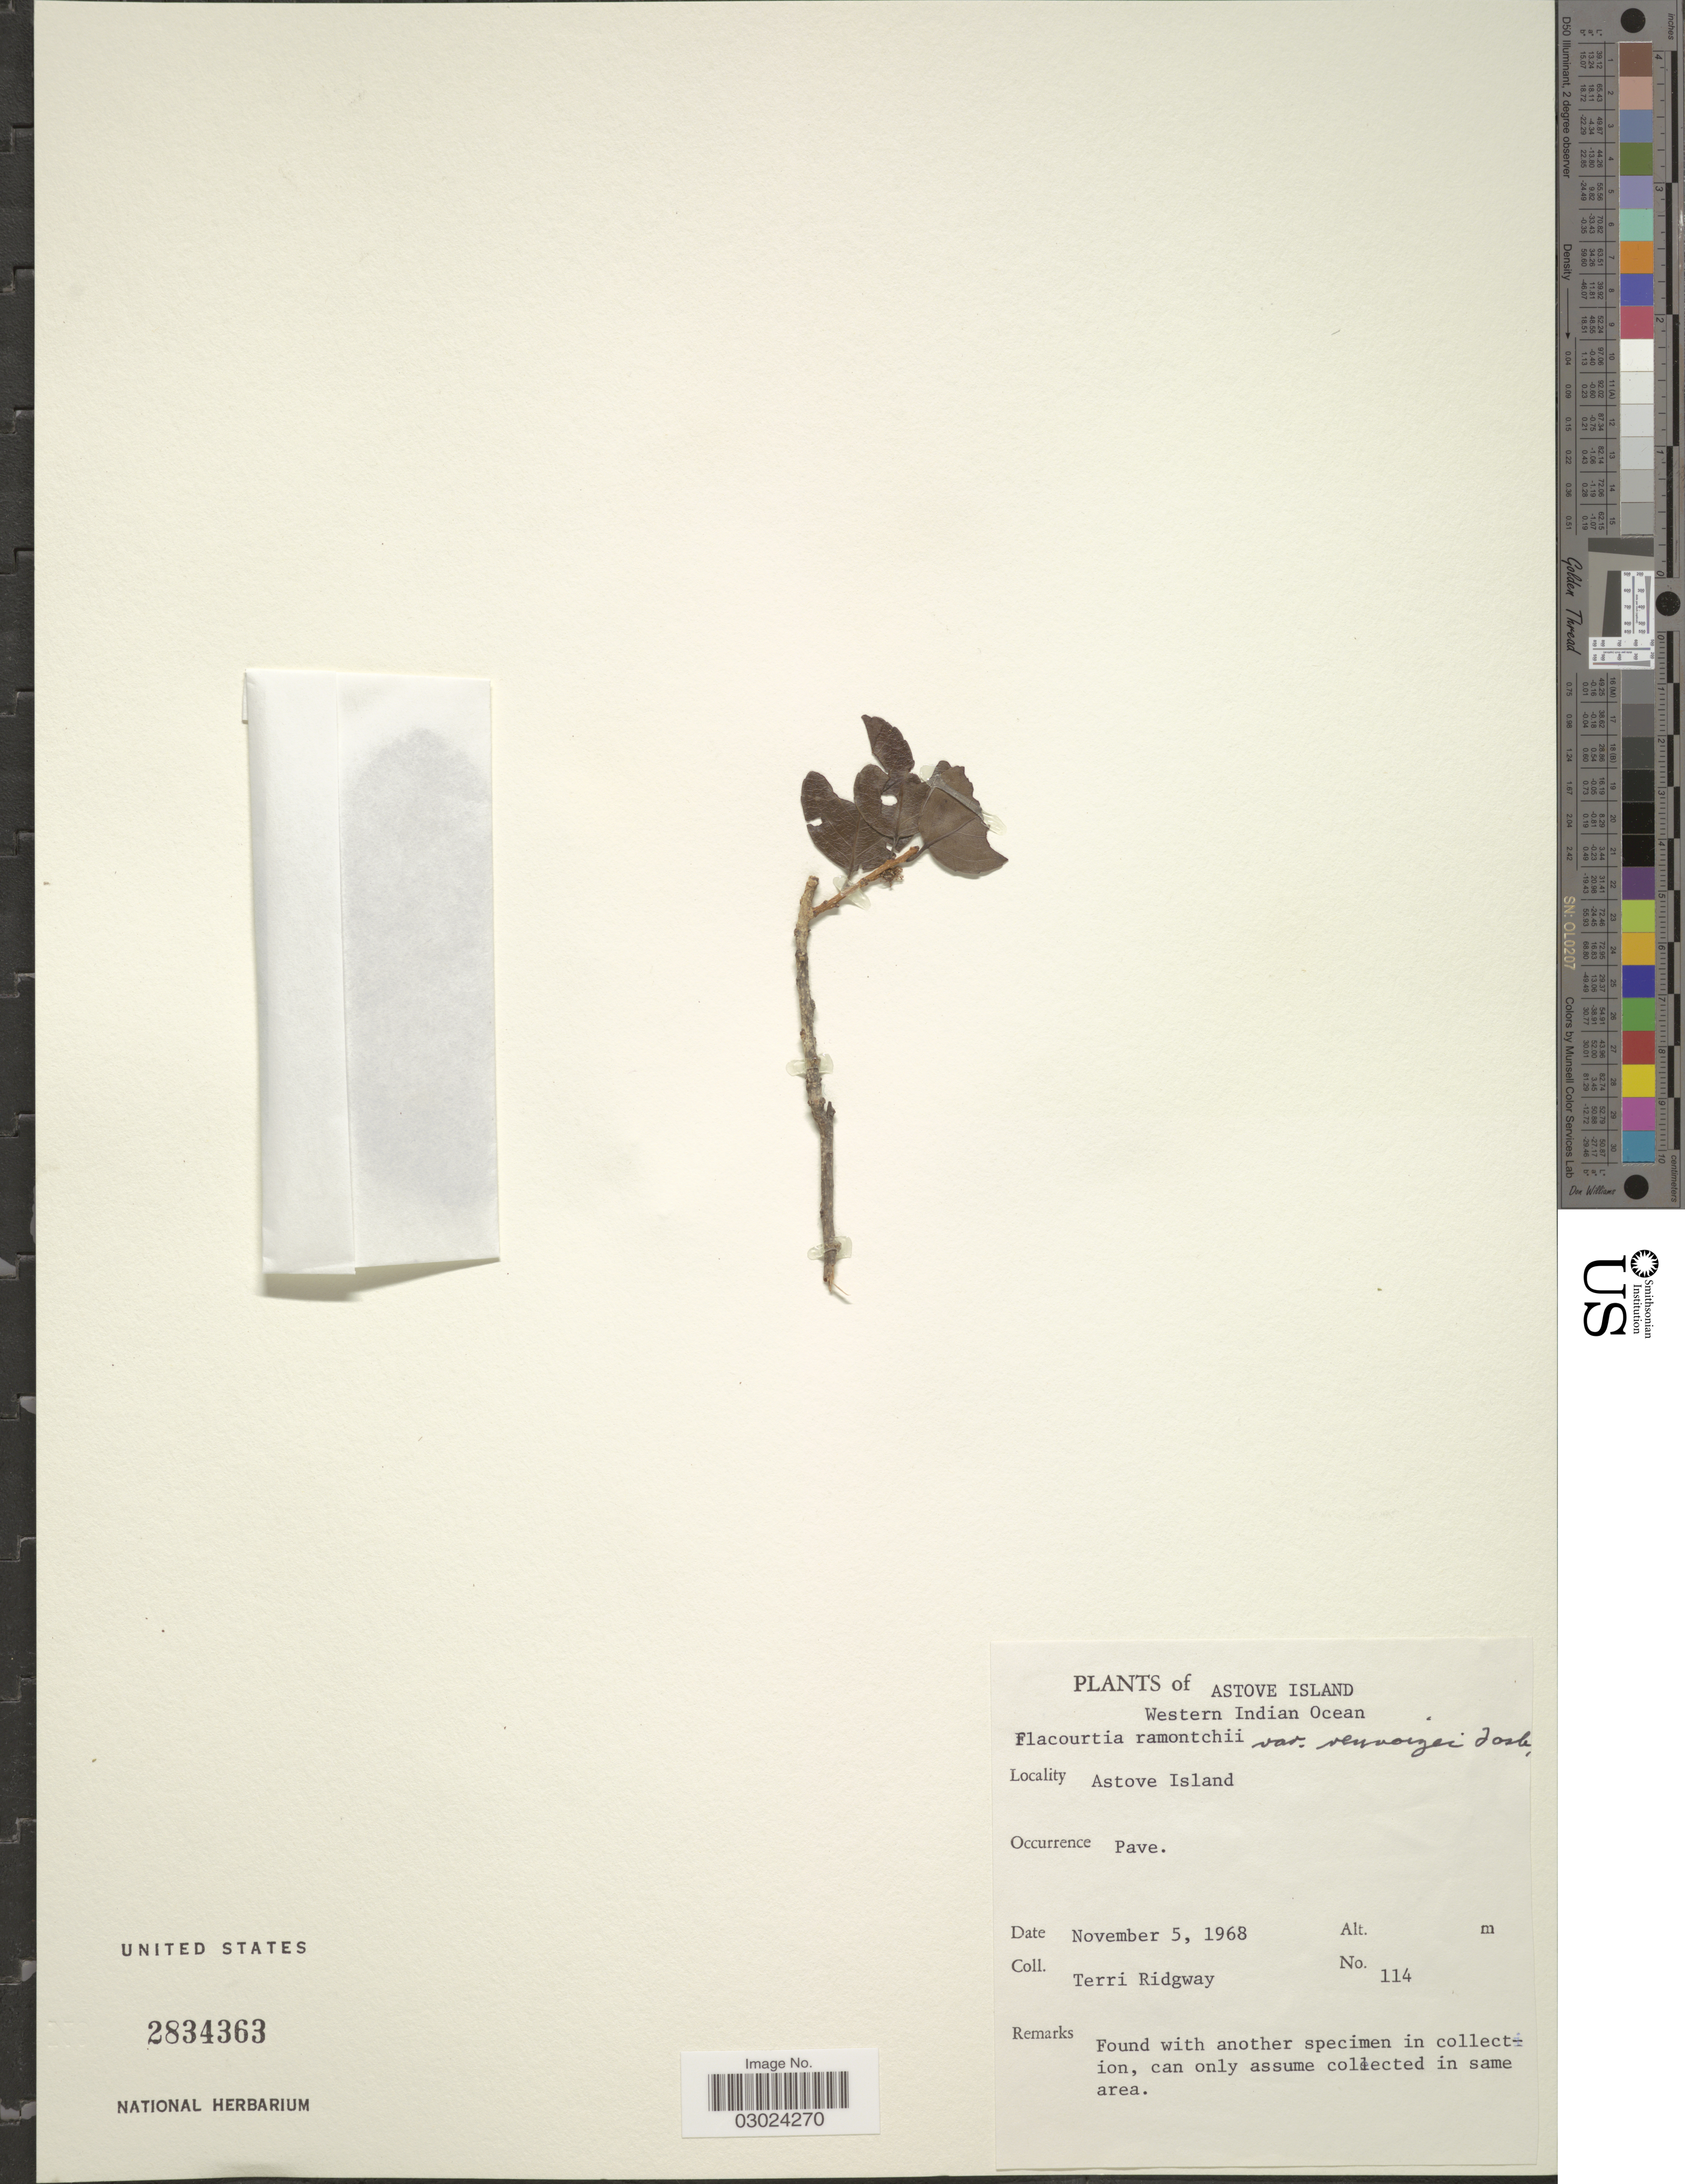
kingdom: Plantae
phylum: Tracheophyta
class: Magnoliopsida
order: Malpighiales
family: Salicaceae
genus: Flacourtia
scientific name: Flacourtia ramontchi var. renvoizei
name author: Fosberg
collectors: T. Ridgway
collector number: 114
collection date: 1968-11-05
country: Seychelles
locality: Astove Island. Western Indian Ocean.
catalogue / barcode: US 2834363